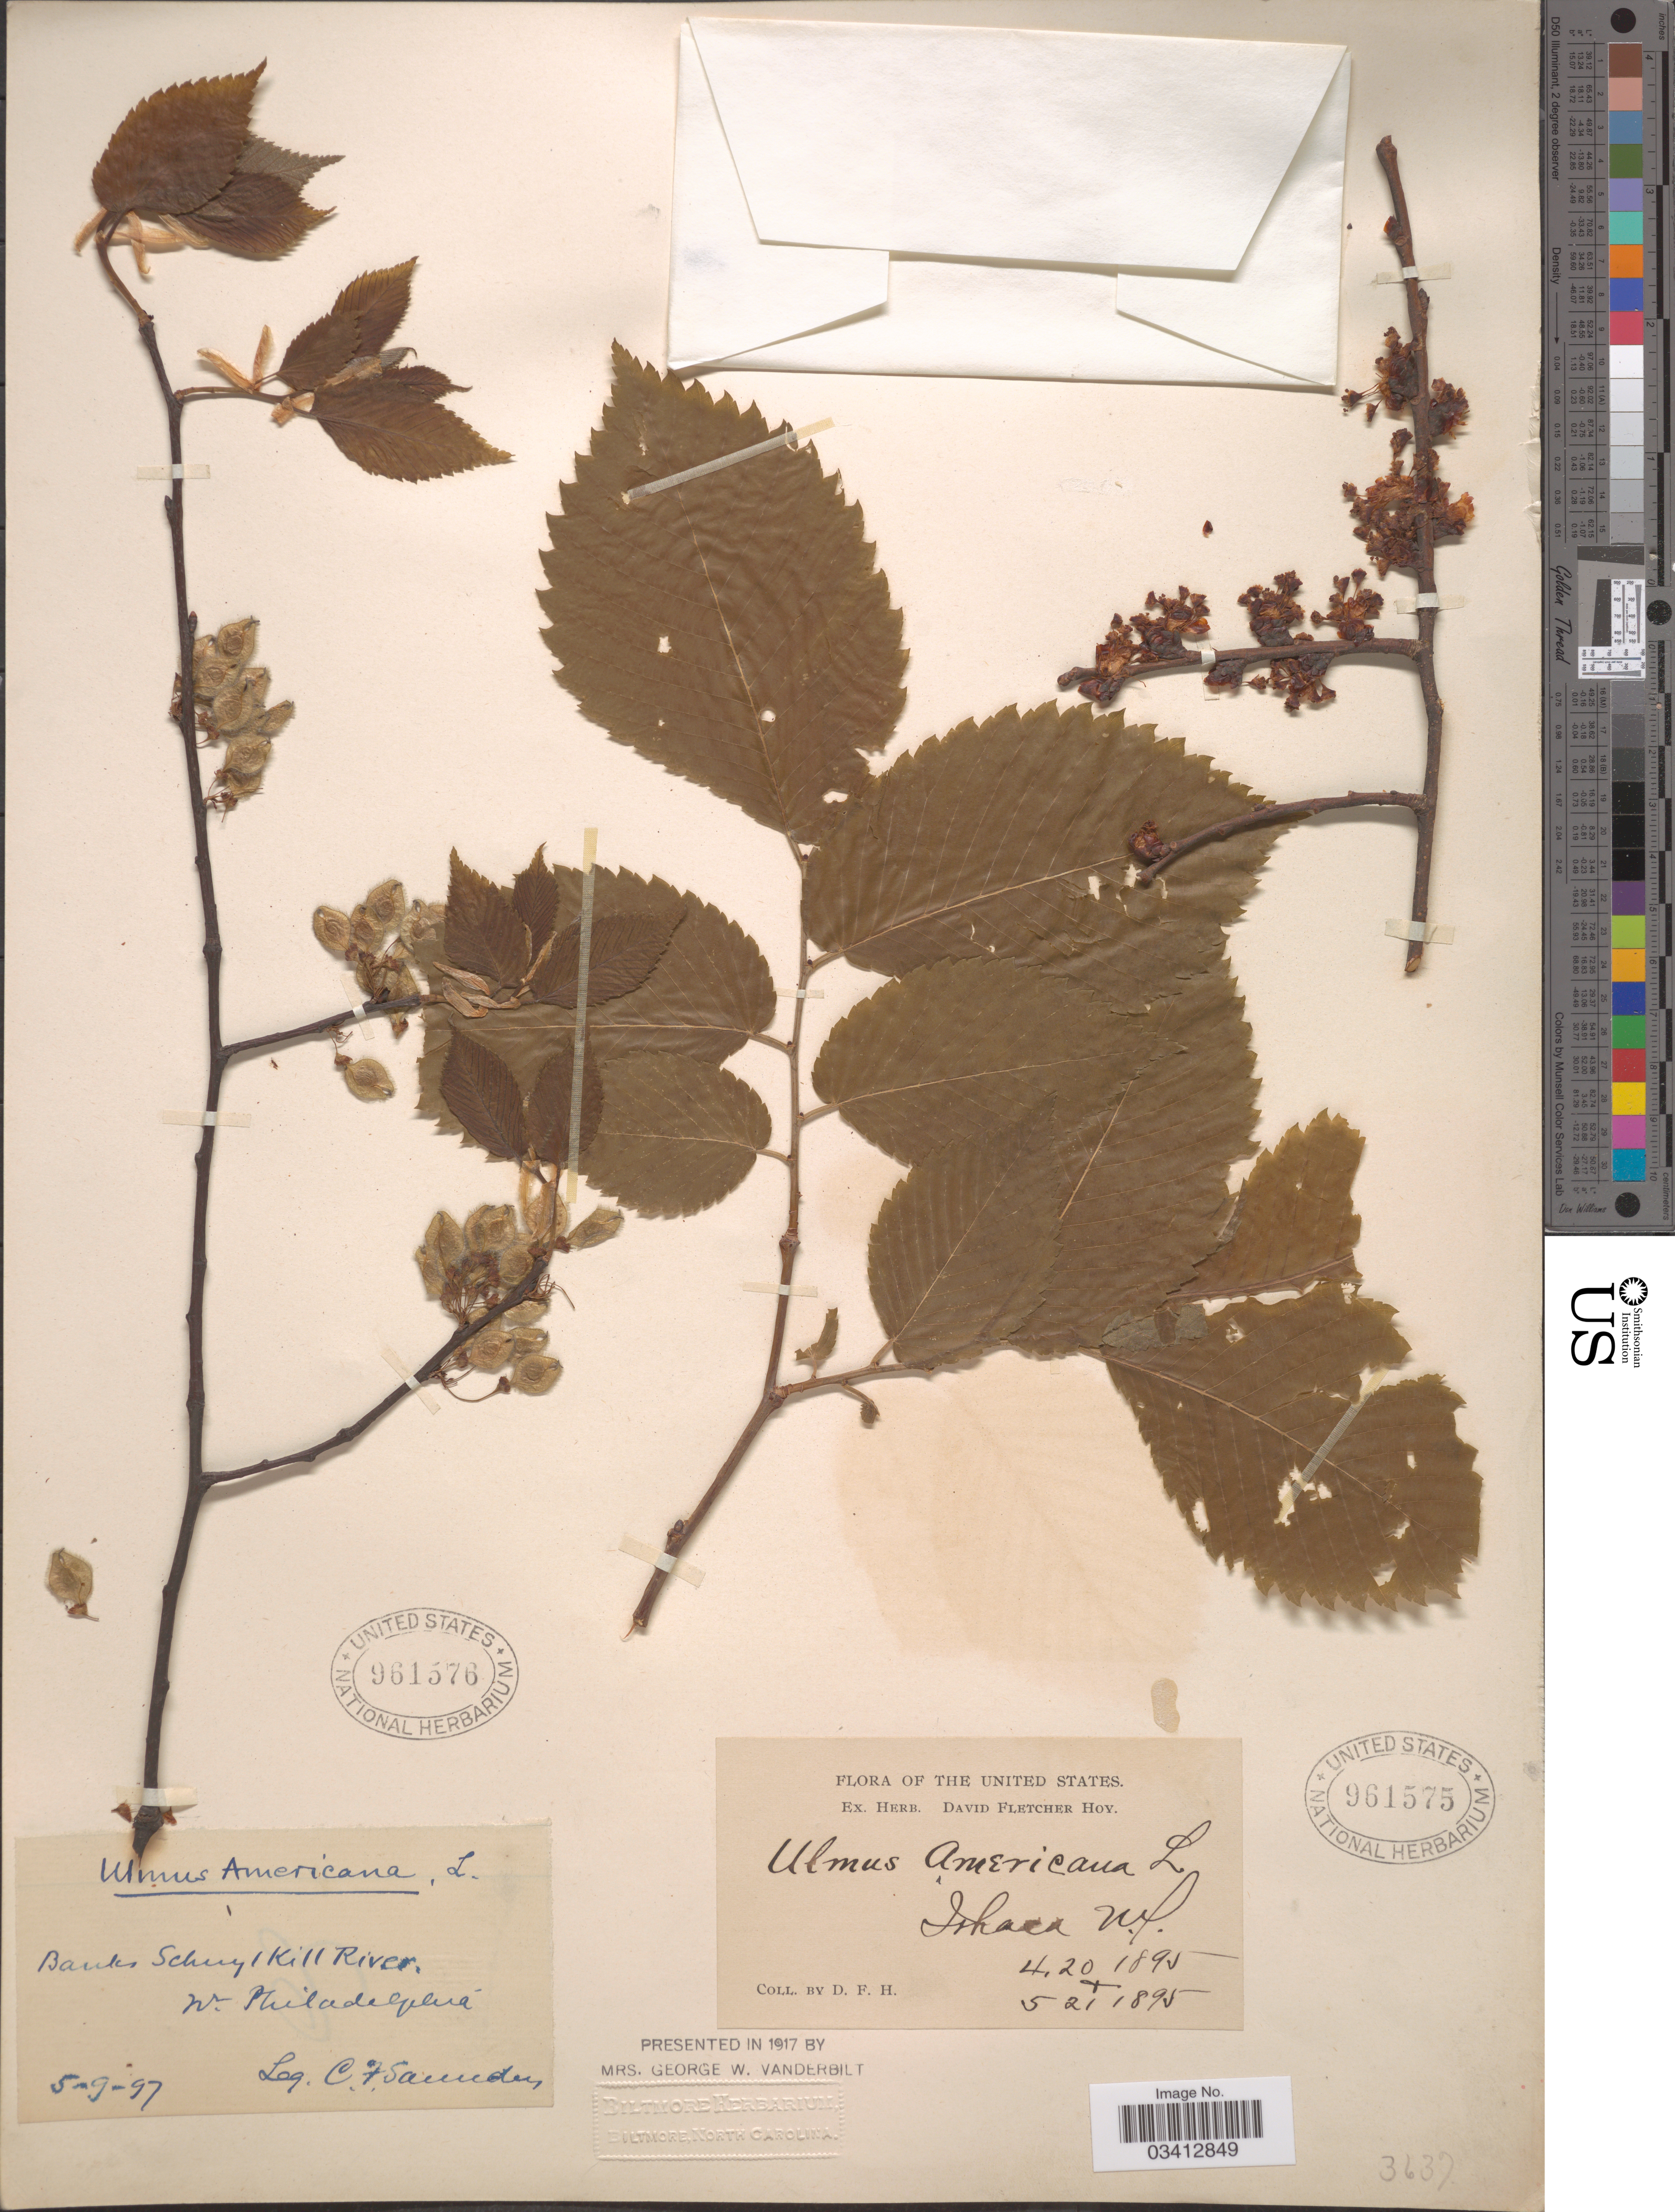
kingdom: Plantae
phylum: Tracheophyta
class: Magnoliopsida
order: Rosales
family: Ulmaceae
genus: Ulmus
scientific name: Ulmus americana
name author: L.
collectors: D. Hoy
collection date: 1895-04-20/1895-05-21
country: United States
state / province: New York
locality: Ithaca.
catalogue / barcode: US 961575